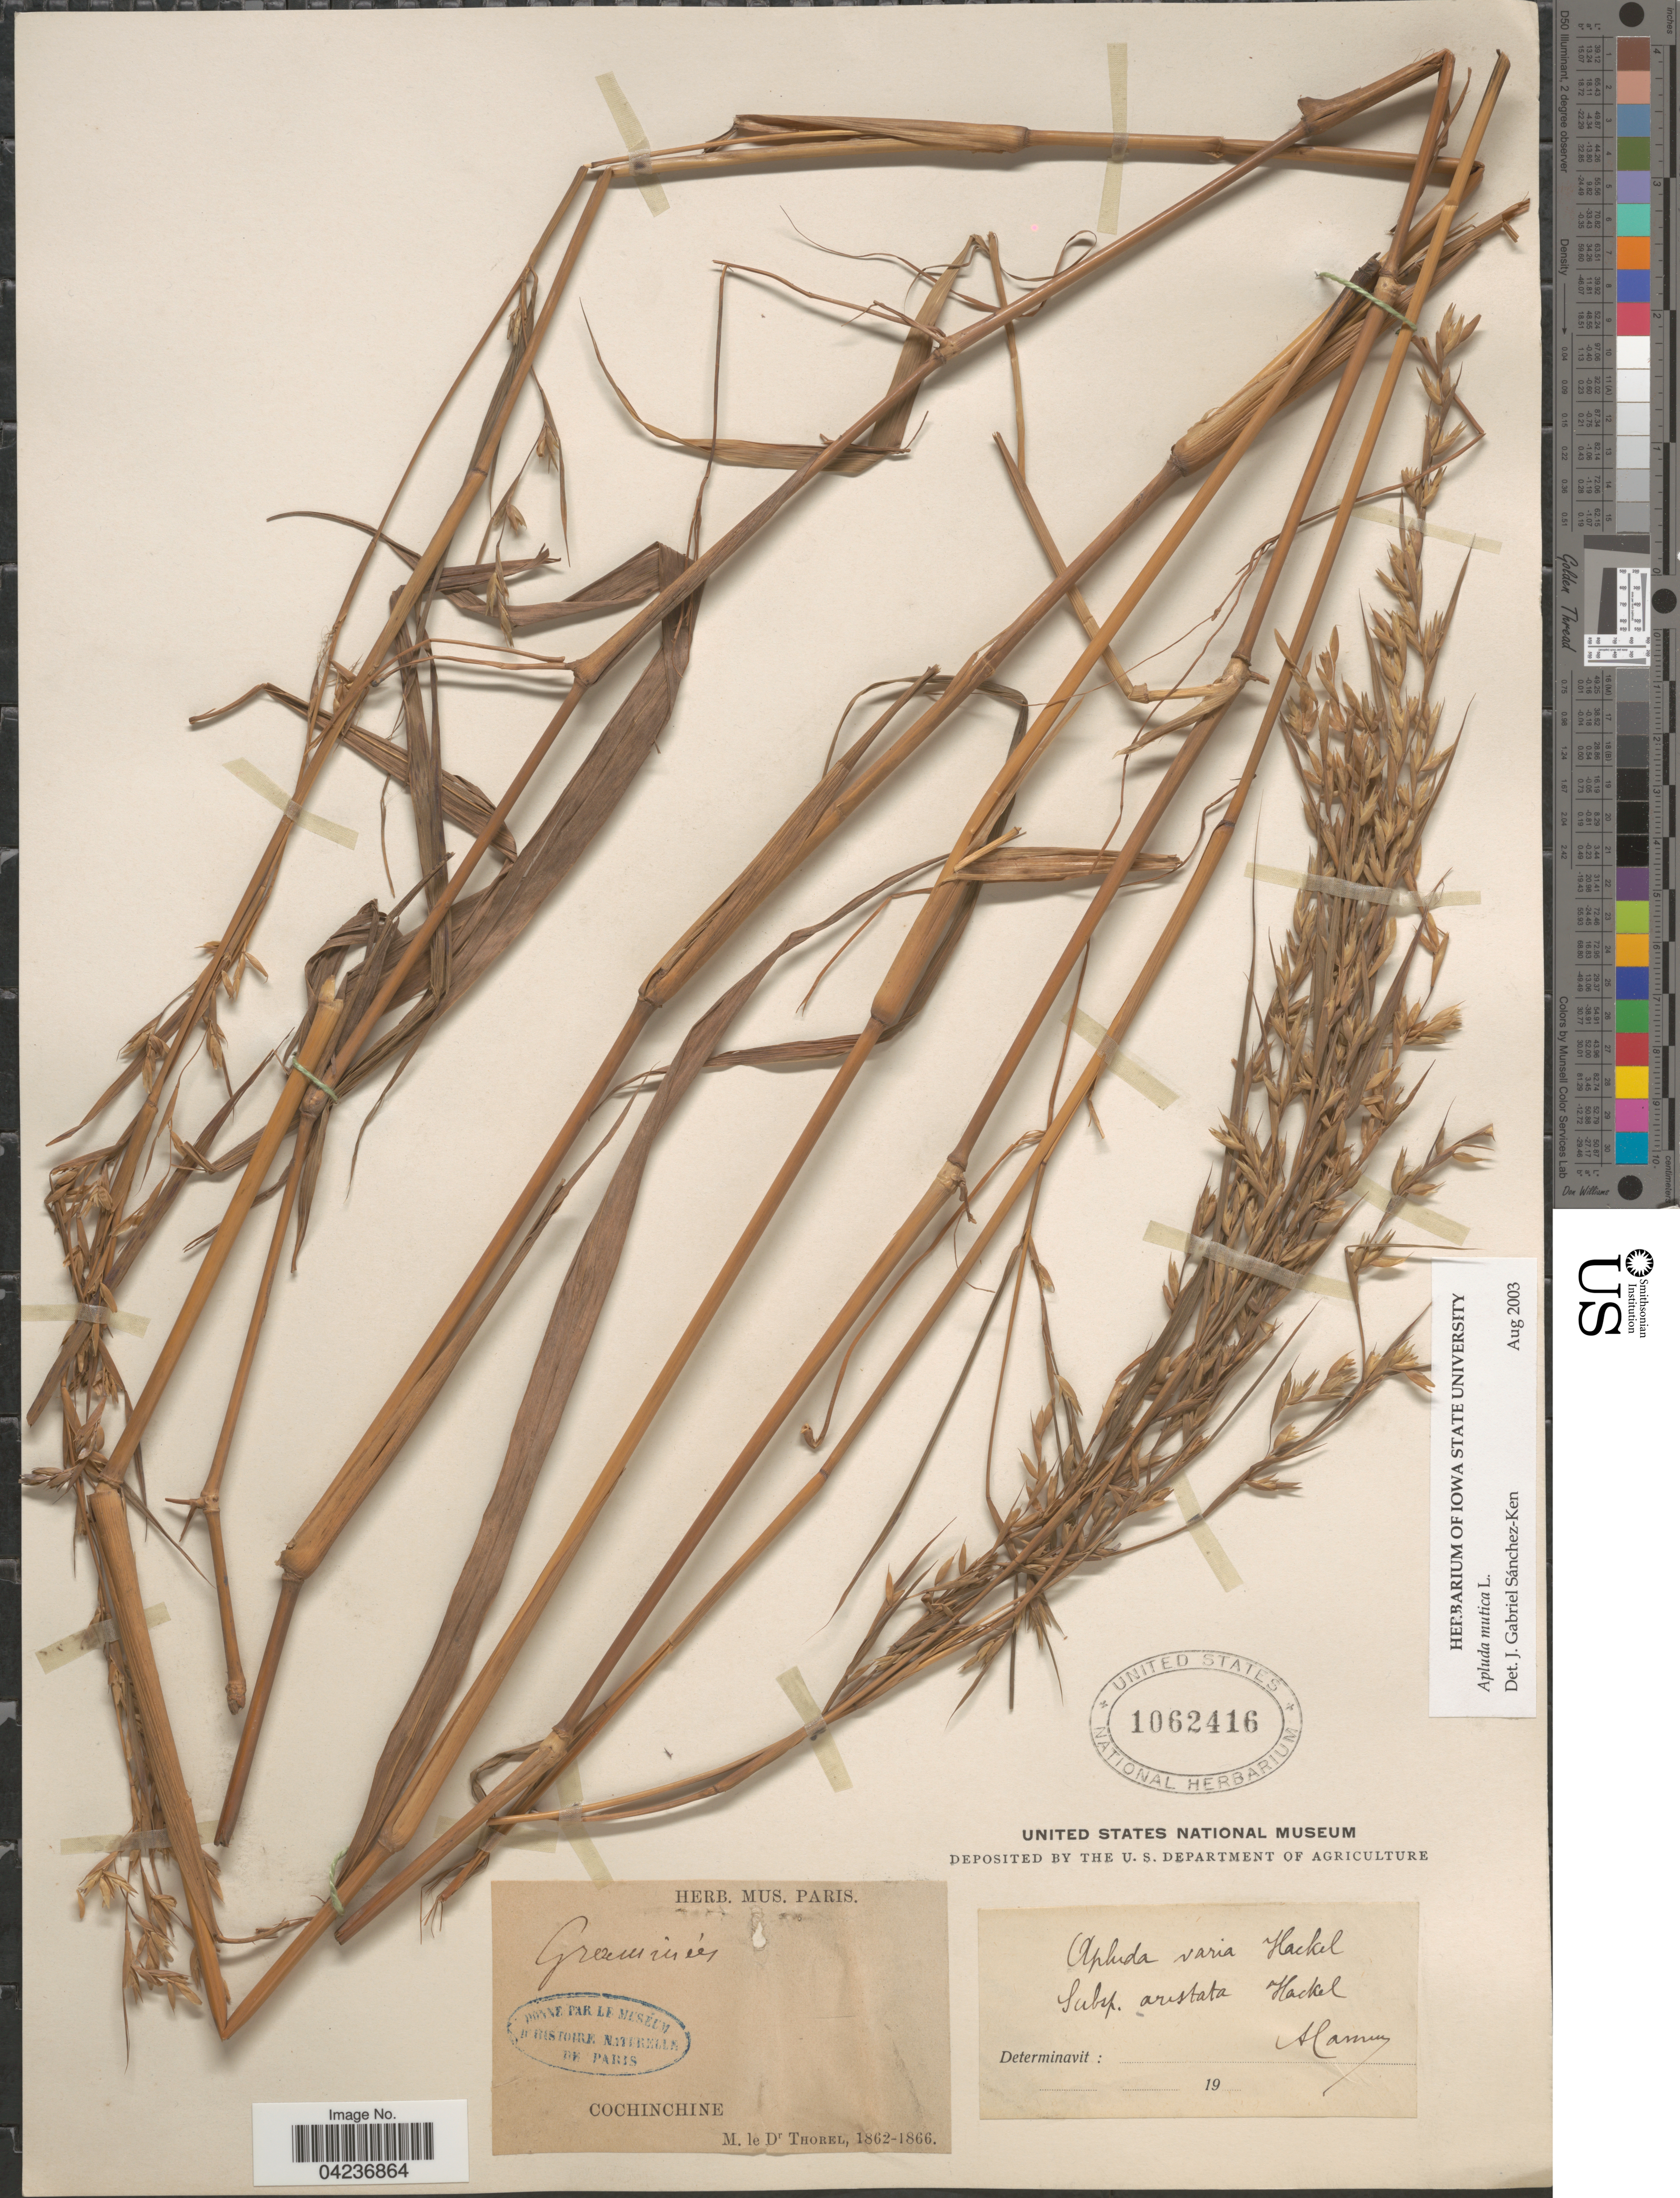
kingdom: Plantae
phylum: Tracheophyta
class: Liliopsida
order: Poales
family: Poaceae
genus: Apluda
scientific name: Apluda mutica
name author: L.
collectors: M. de Thorel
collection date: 1862/1866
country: Vietnam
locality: Cochinchine.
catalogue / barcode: US 1062416